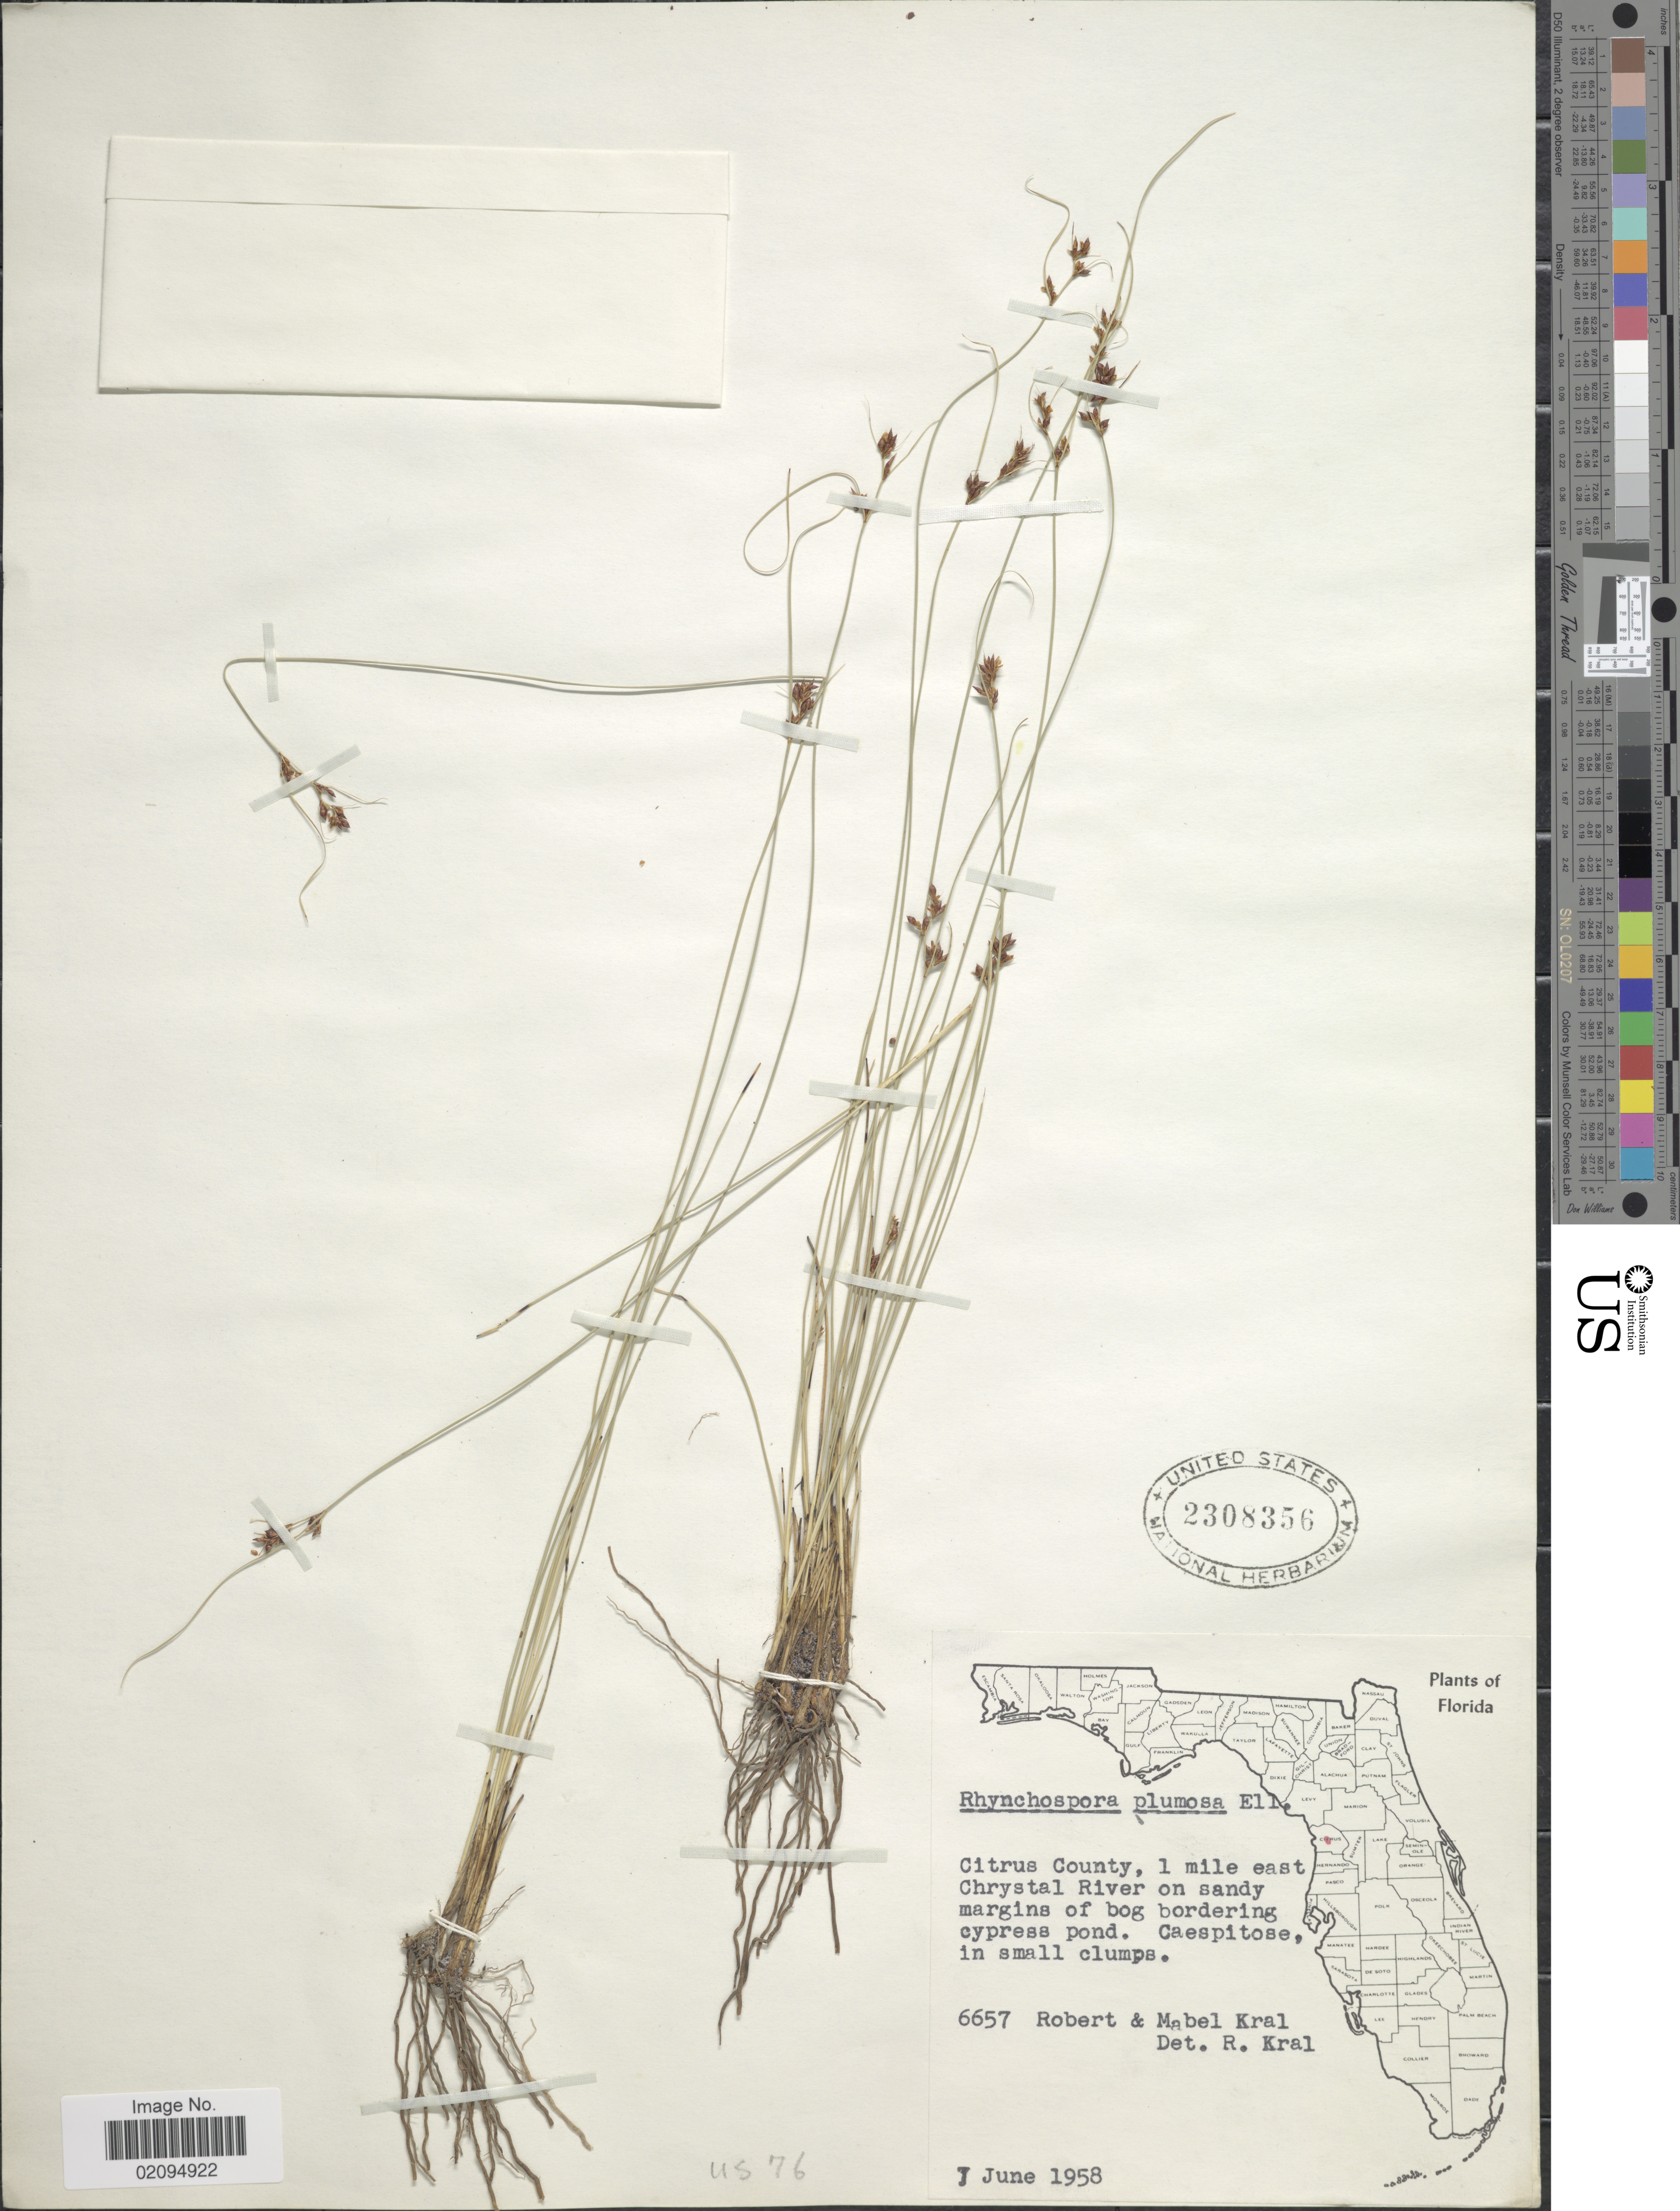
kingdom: Plantae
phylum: Tracheophyta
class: Liliopsida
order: Poales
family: Cyperaceae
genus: Rhynchospora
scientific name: Rhynchospora plumosa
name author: Elliott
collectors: R. Kral & M. Kral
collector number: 6657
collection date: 1958-06-07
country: United States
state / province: Florida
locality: Citrus County, 1 mile east Chrystal River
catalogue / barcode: US 2308356